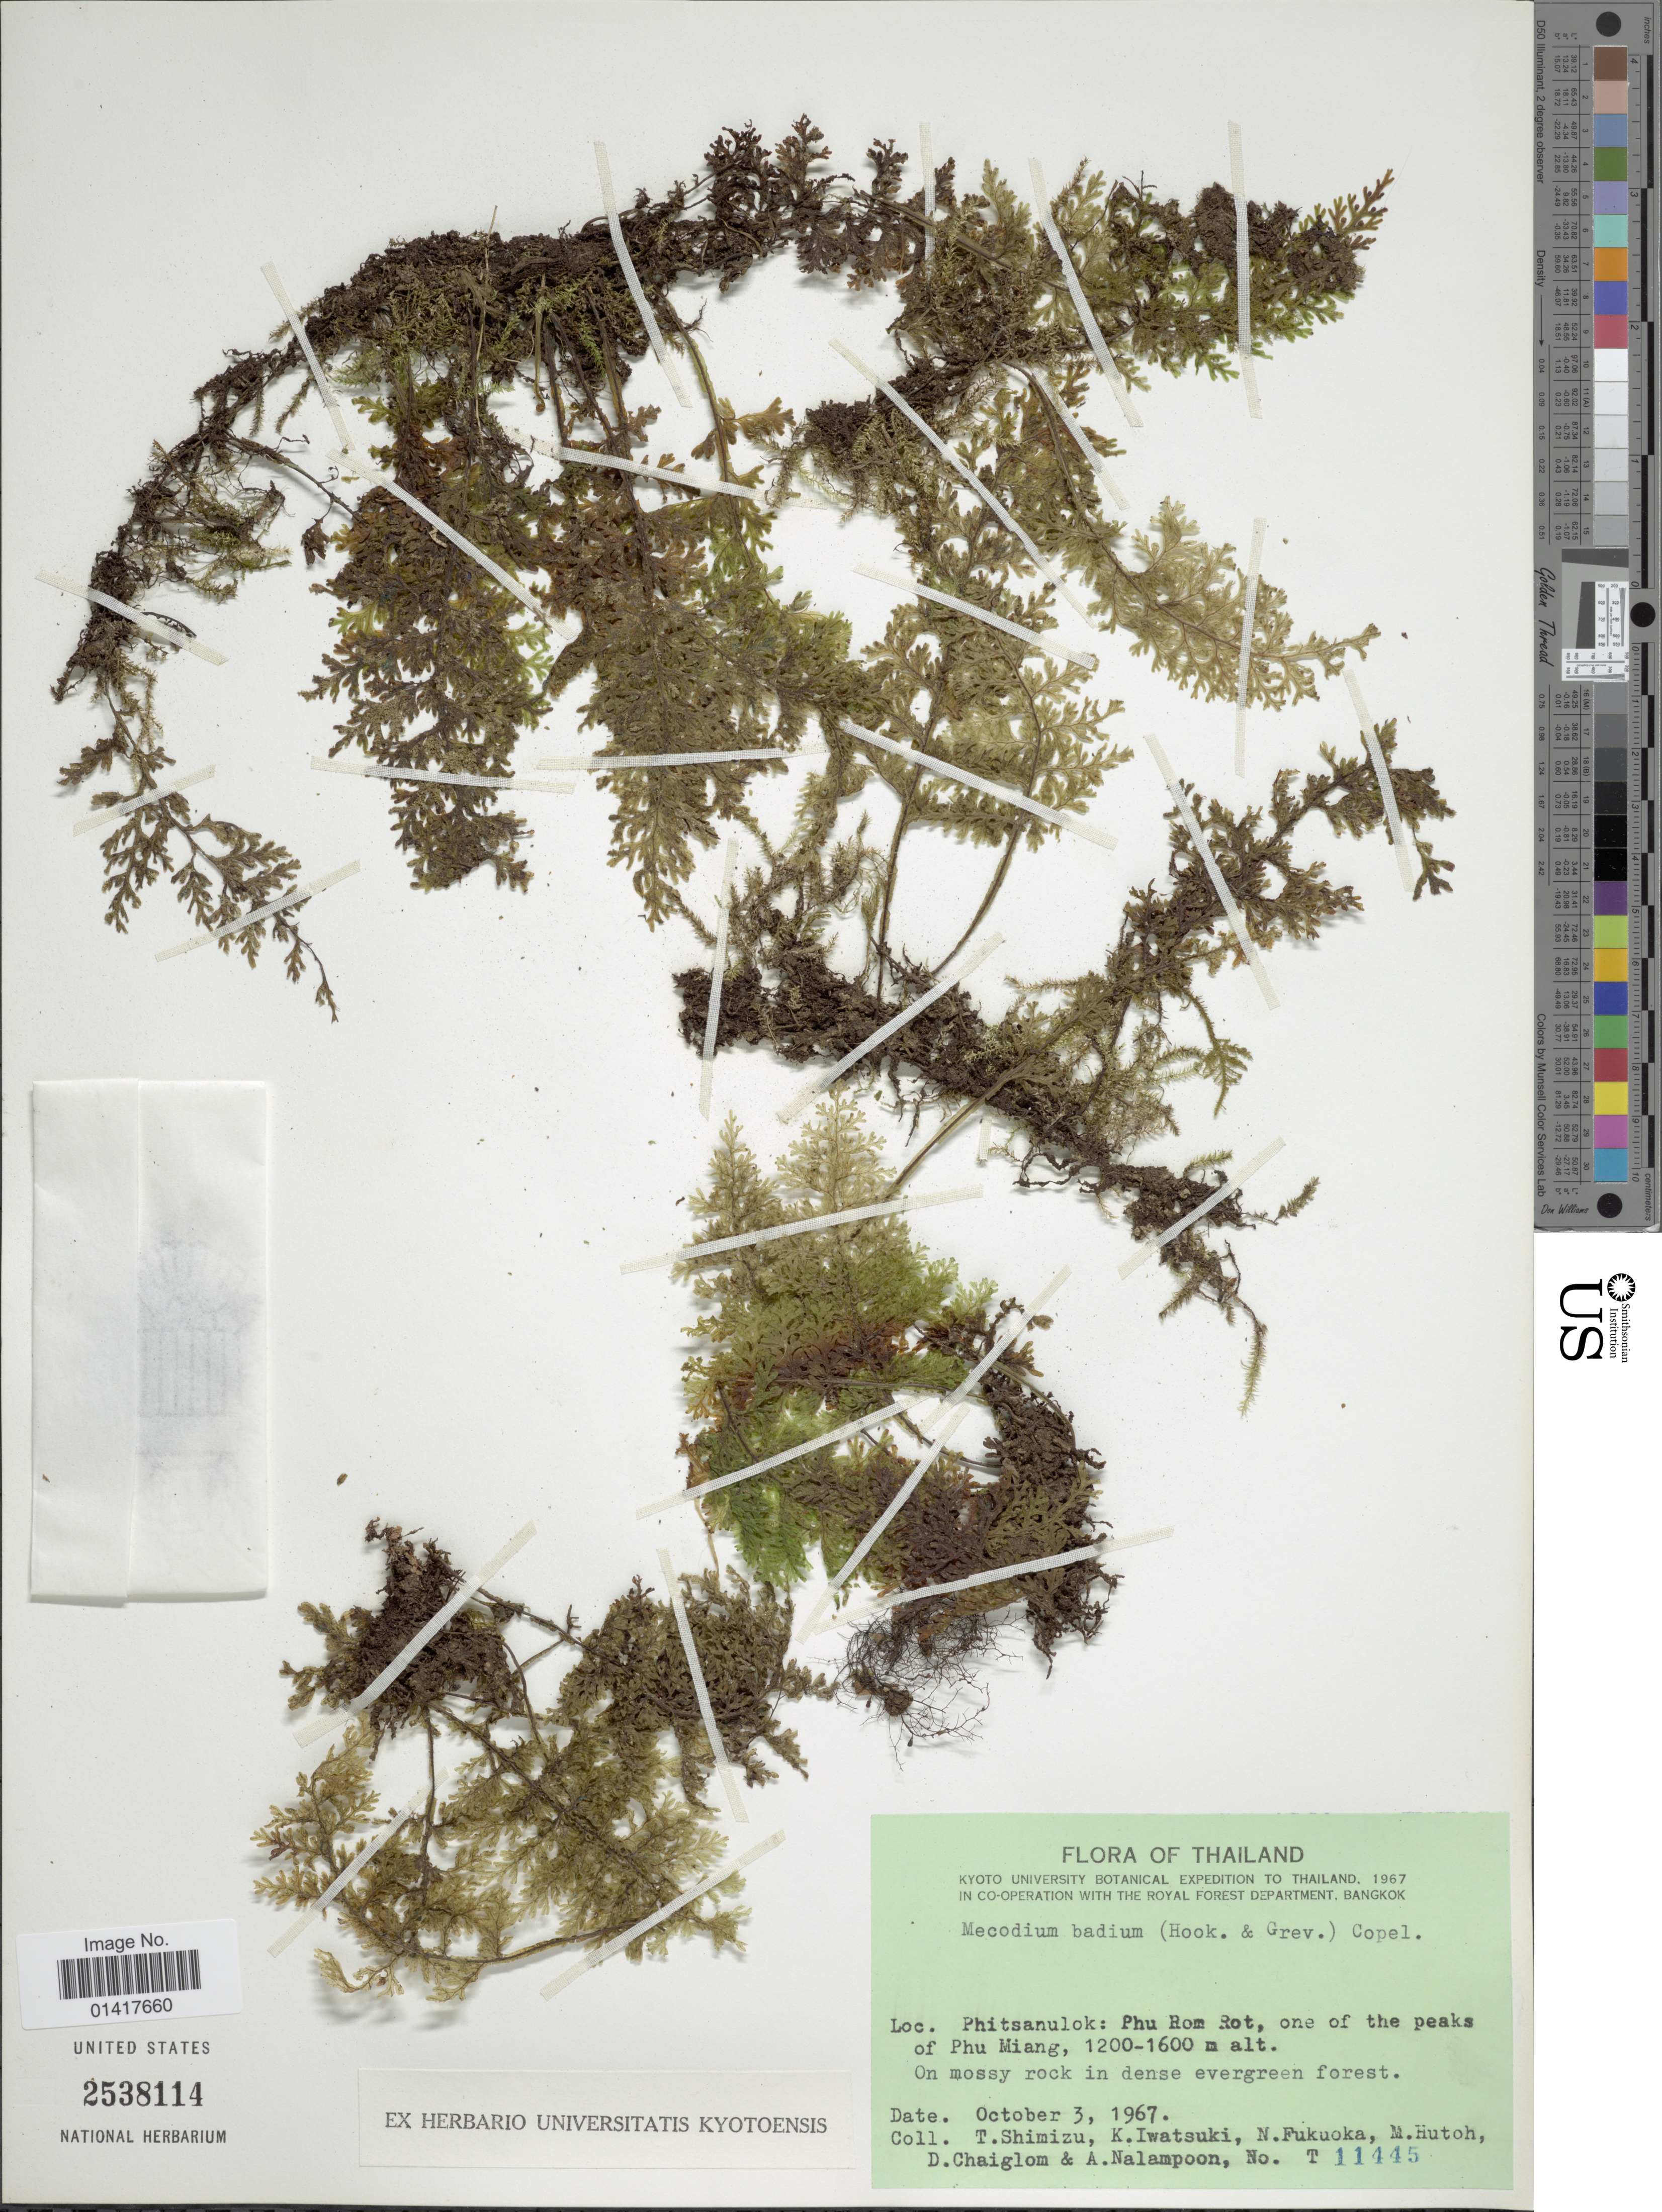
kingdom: Plantae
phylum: Tracheophyta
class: Polypodiopsida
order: Hymenophyllales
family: Hymenophyllaceae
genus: Hymenophyllum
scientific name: Hymenophyllum badium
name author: Hook. & Grev.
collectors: T. Shimizu, K. Iwatsuki, N. Fukuoka, M. Hutoh & et al.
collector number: T 11445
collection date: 1967-10-03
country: Thailand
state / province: Phitsanulok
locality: Phu Hom Rot, one of the peaks of Phu Miang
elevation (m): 1200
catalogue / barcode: US 2538114